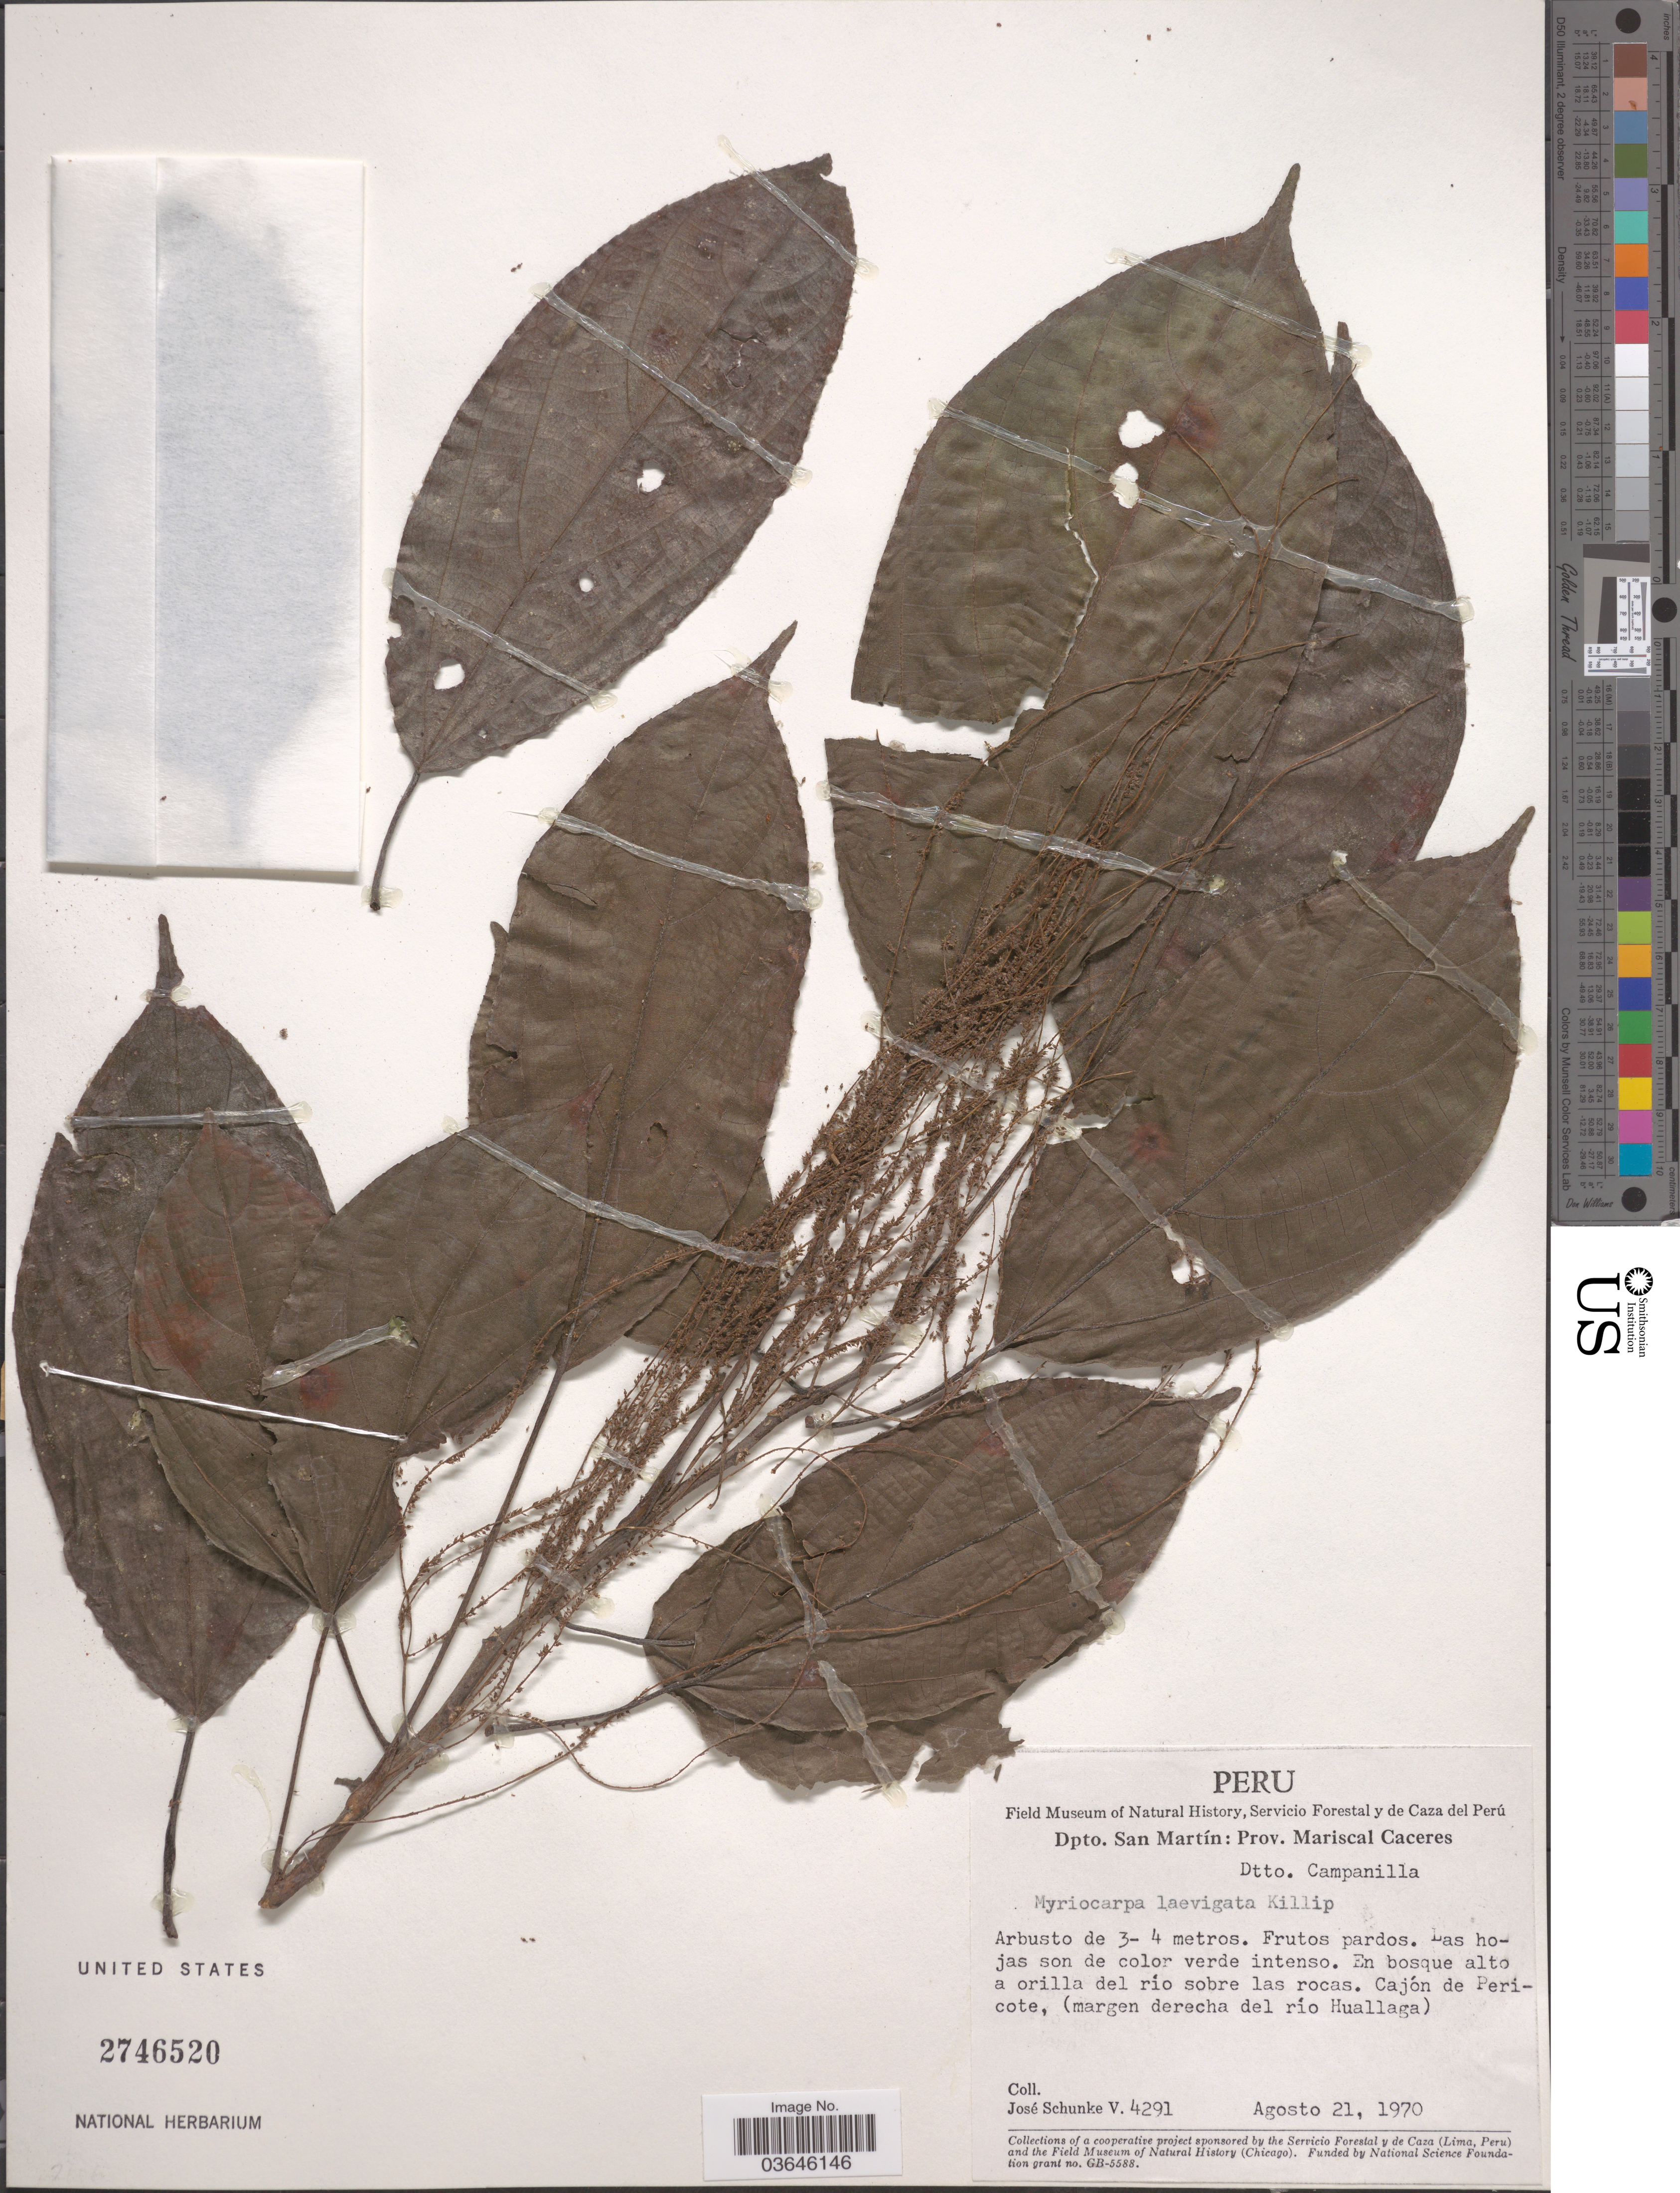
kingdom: Plantae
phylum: Tracheophyta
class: Magnoliopsida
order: Rosales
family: Urticaceae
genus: Myriocarpa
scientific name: Myriocarpa laevigata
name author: Killip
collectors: J. Schunke Vigo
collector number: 4291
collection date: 1970-08-21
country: Peru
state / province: San Martín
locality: Dpto. San Martín: prov. Mariscal Caceres. Dtto Campanilla. Cajón de Pericote, (margen dereche del río Huallaga).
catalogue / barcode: US 2746520